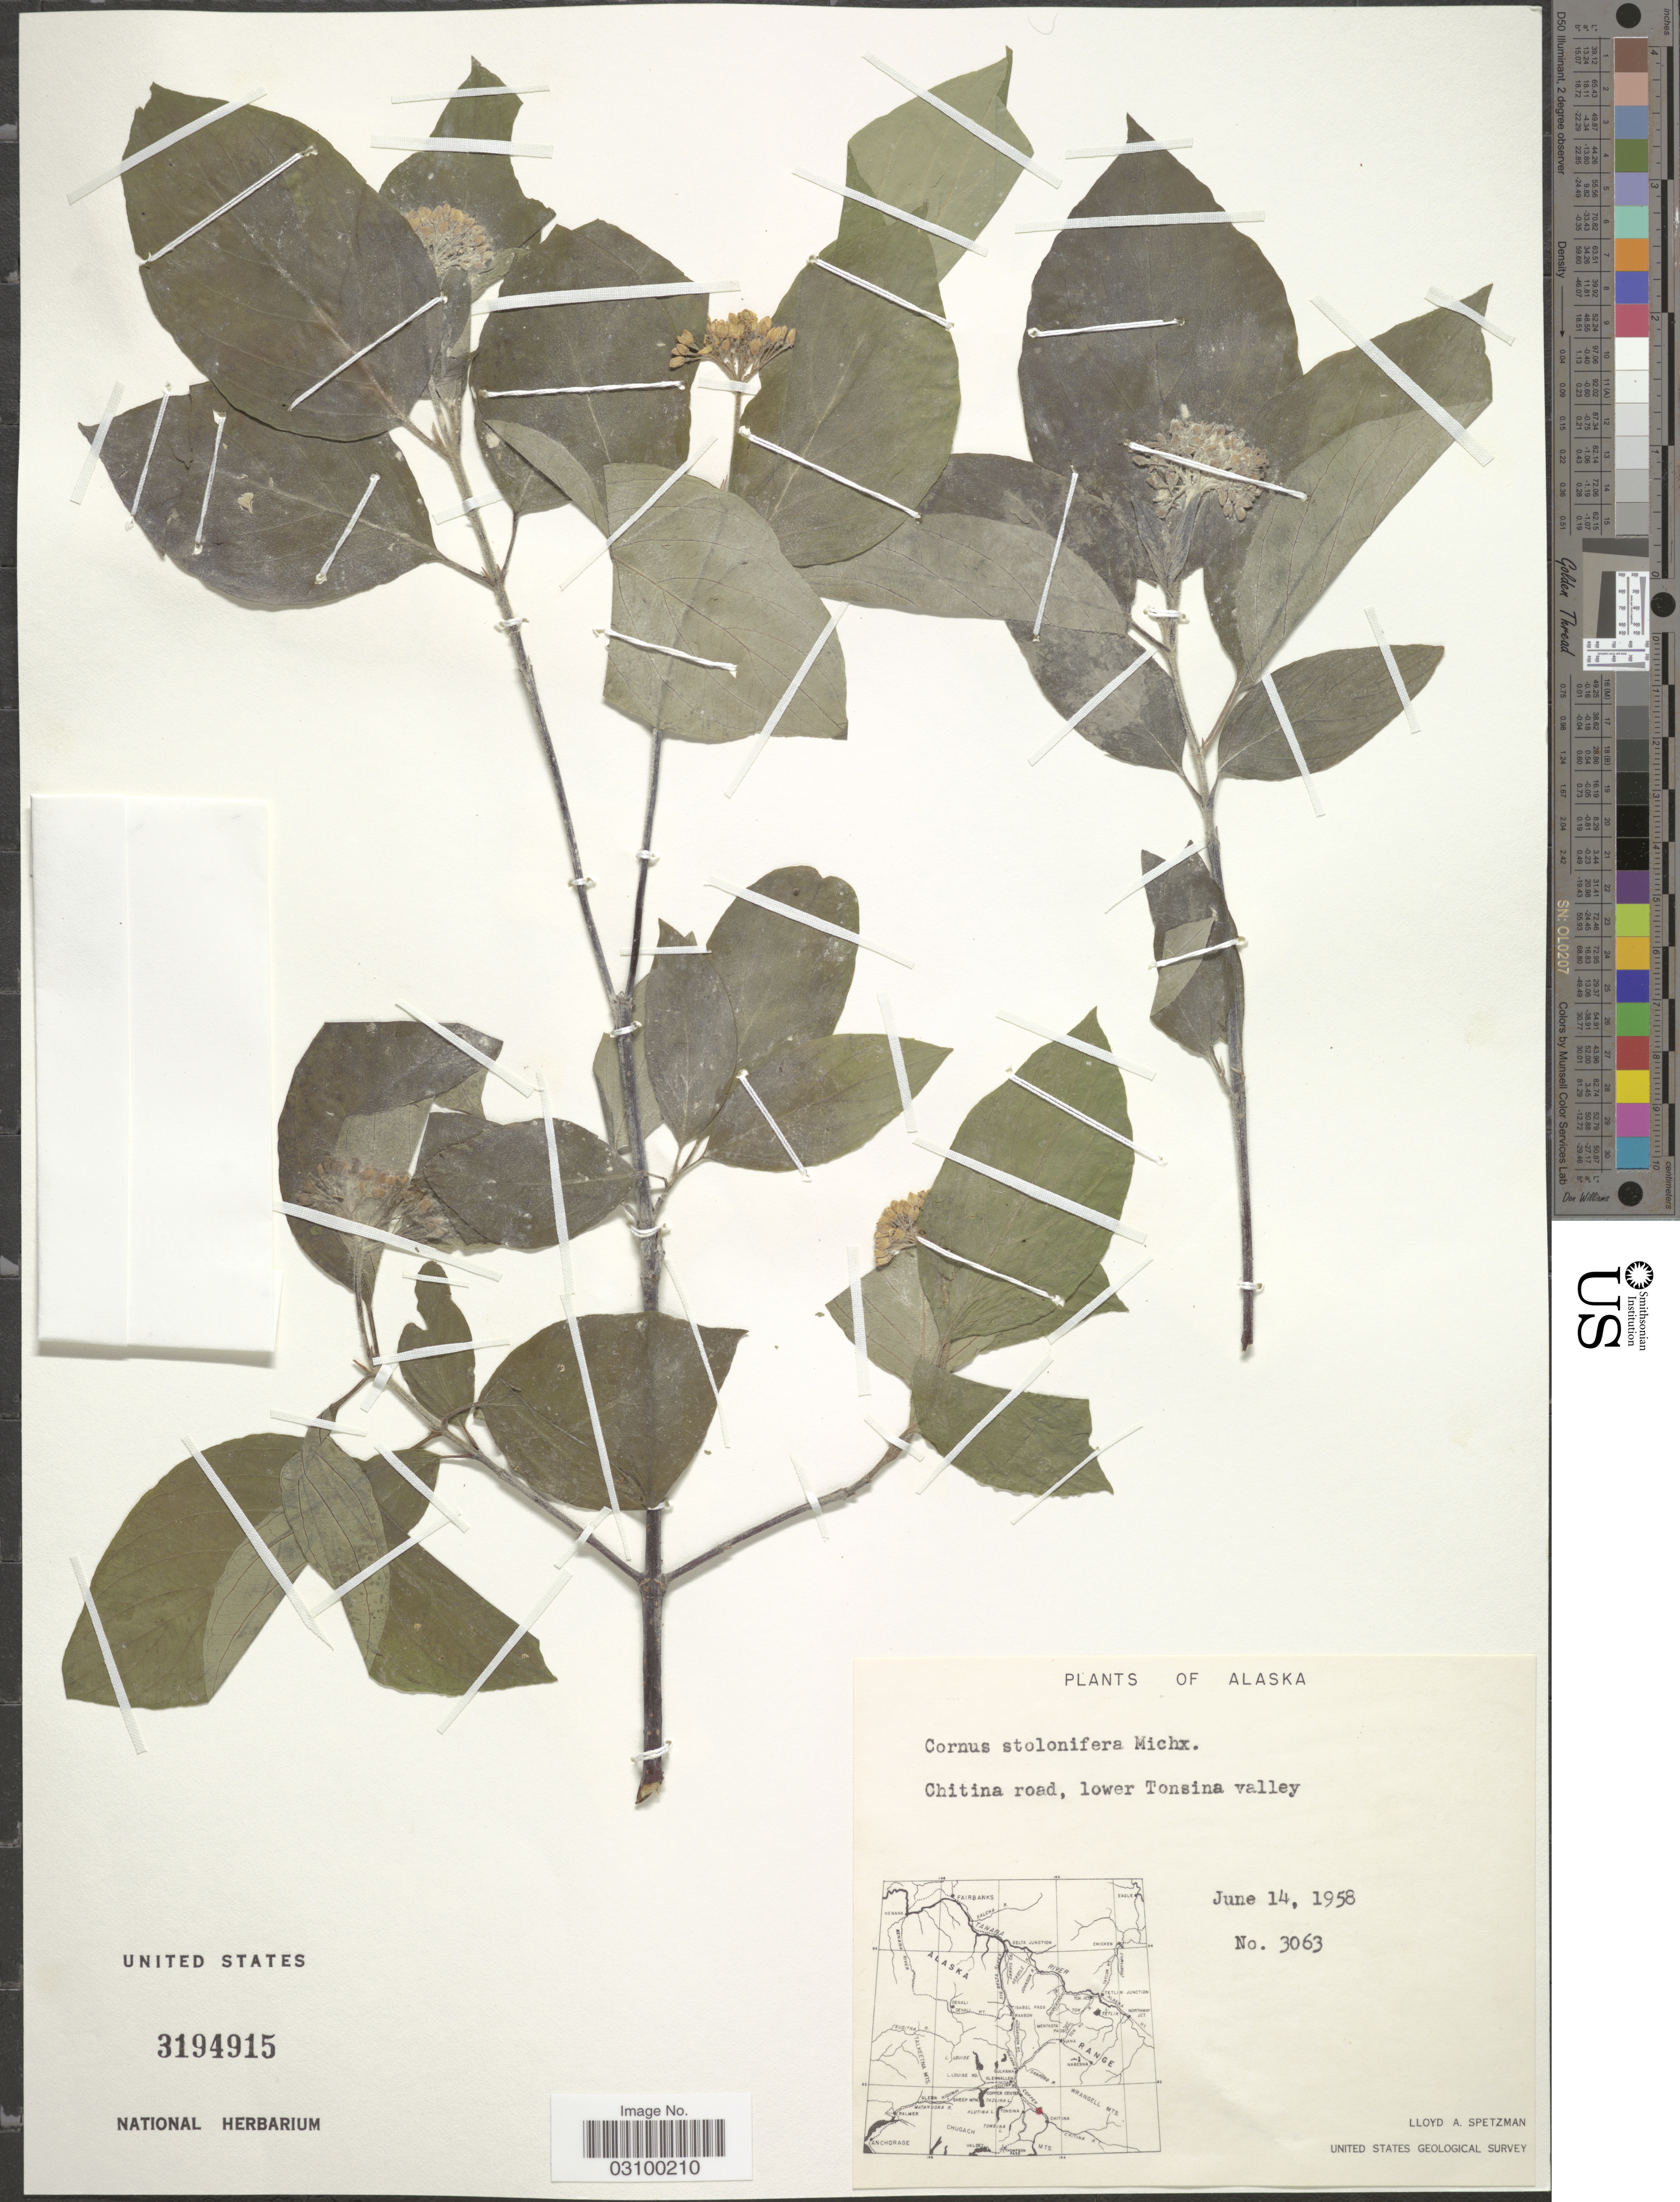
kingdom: Plantae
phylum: Tracheophyta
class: Magnoliopsida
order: Cornales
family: Cornaceae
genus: Cornus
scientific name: Cornus sericea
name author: L.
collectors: L. Spetzman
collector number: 3063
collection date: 1958-06-14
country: United States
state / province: Alaska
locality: Chitina road, lower Tonsina valley.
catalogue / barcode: US 3194915